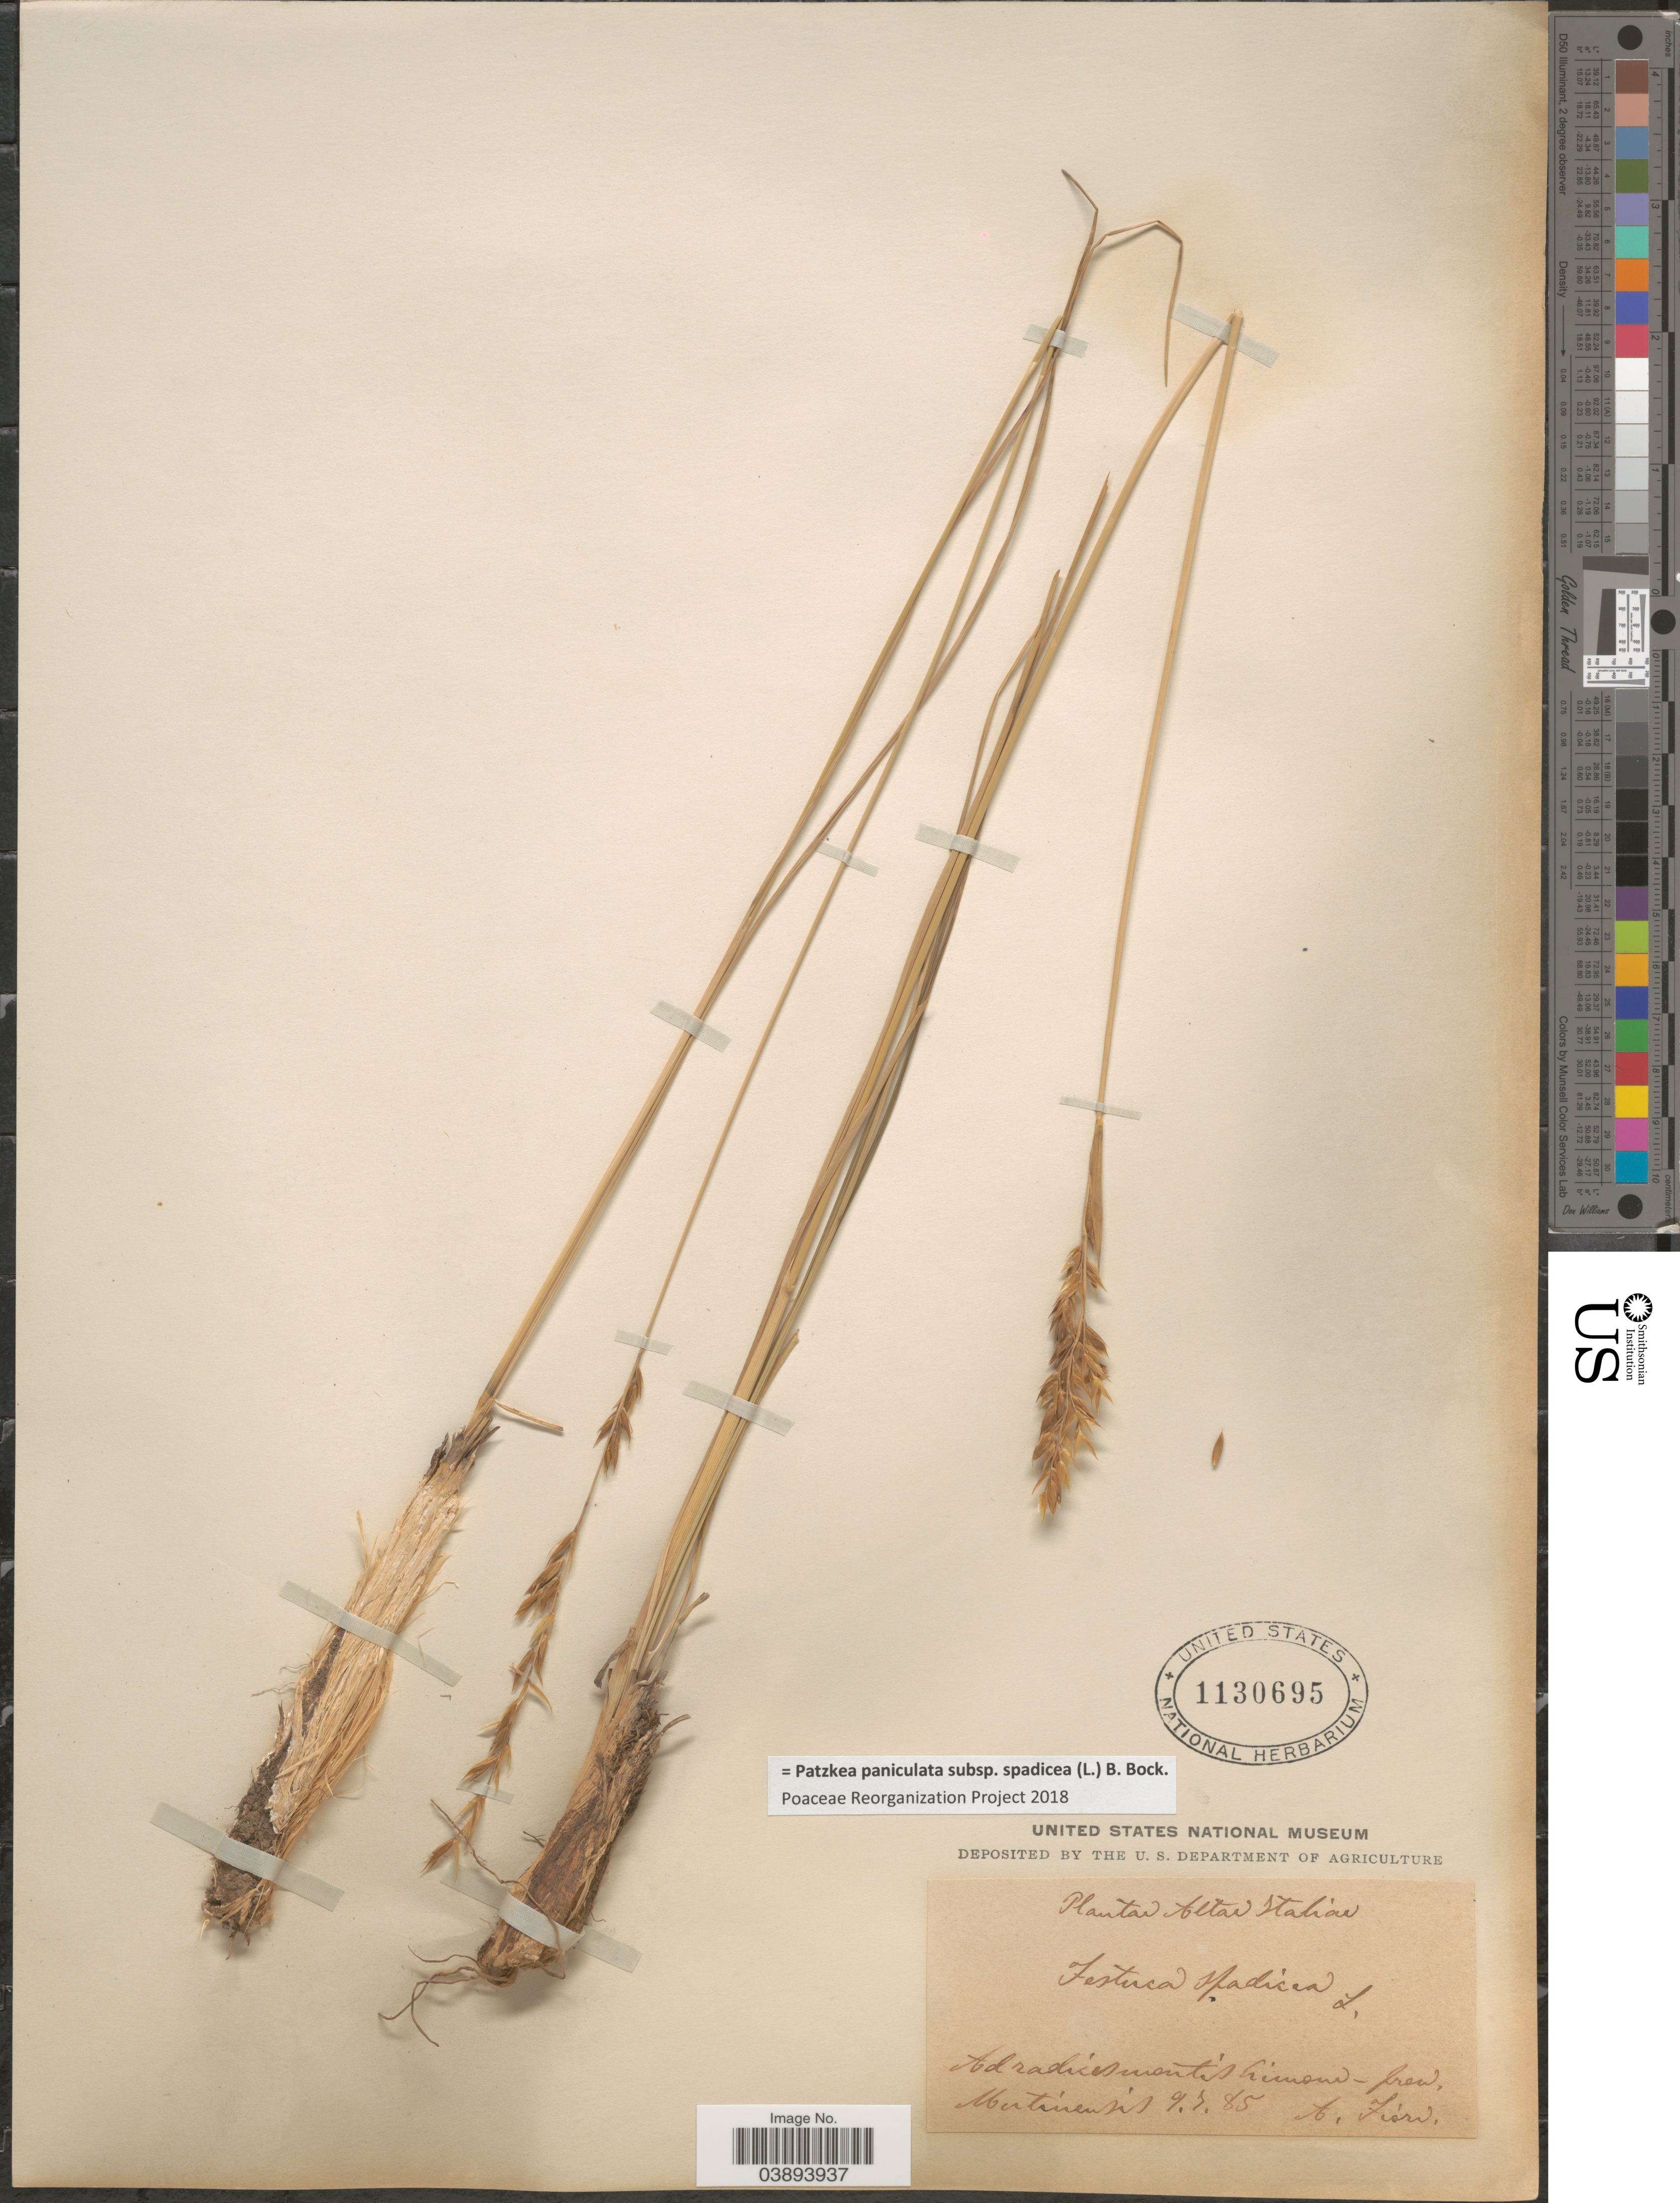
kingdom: Plantae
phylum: Tracheophyta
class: Liliopsida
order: Poales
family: Poaceae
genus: Patzkea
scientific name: Patzkea paniculata subsp. spadicea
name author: (L.) G. H. Loos & B. Bock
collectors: A. Fieri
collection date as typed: Transcribed d/m/y: 9/7/85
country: Italy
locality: Altar Italiae. Ad radices montis Limond - fren. Mertinensis.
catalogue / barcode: US 1130695